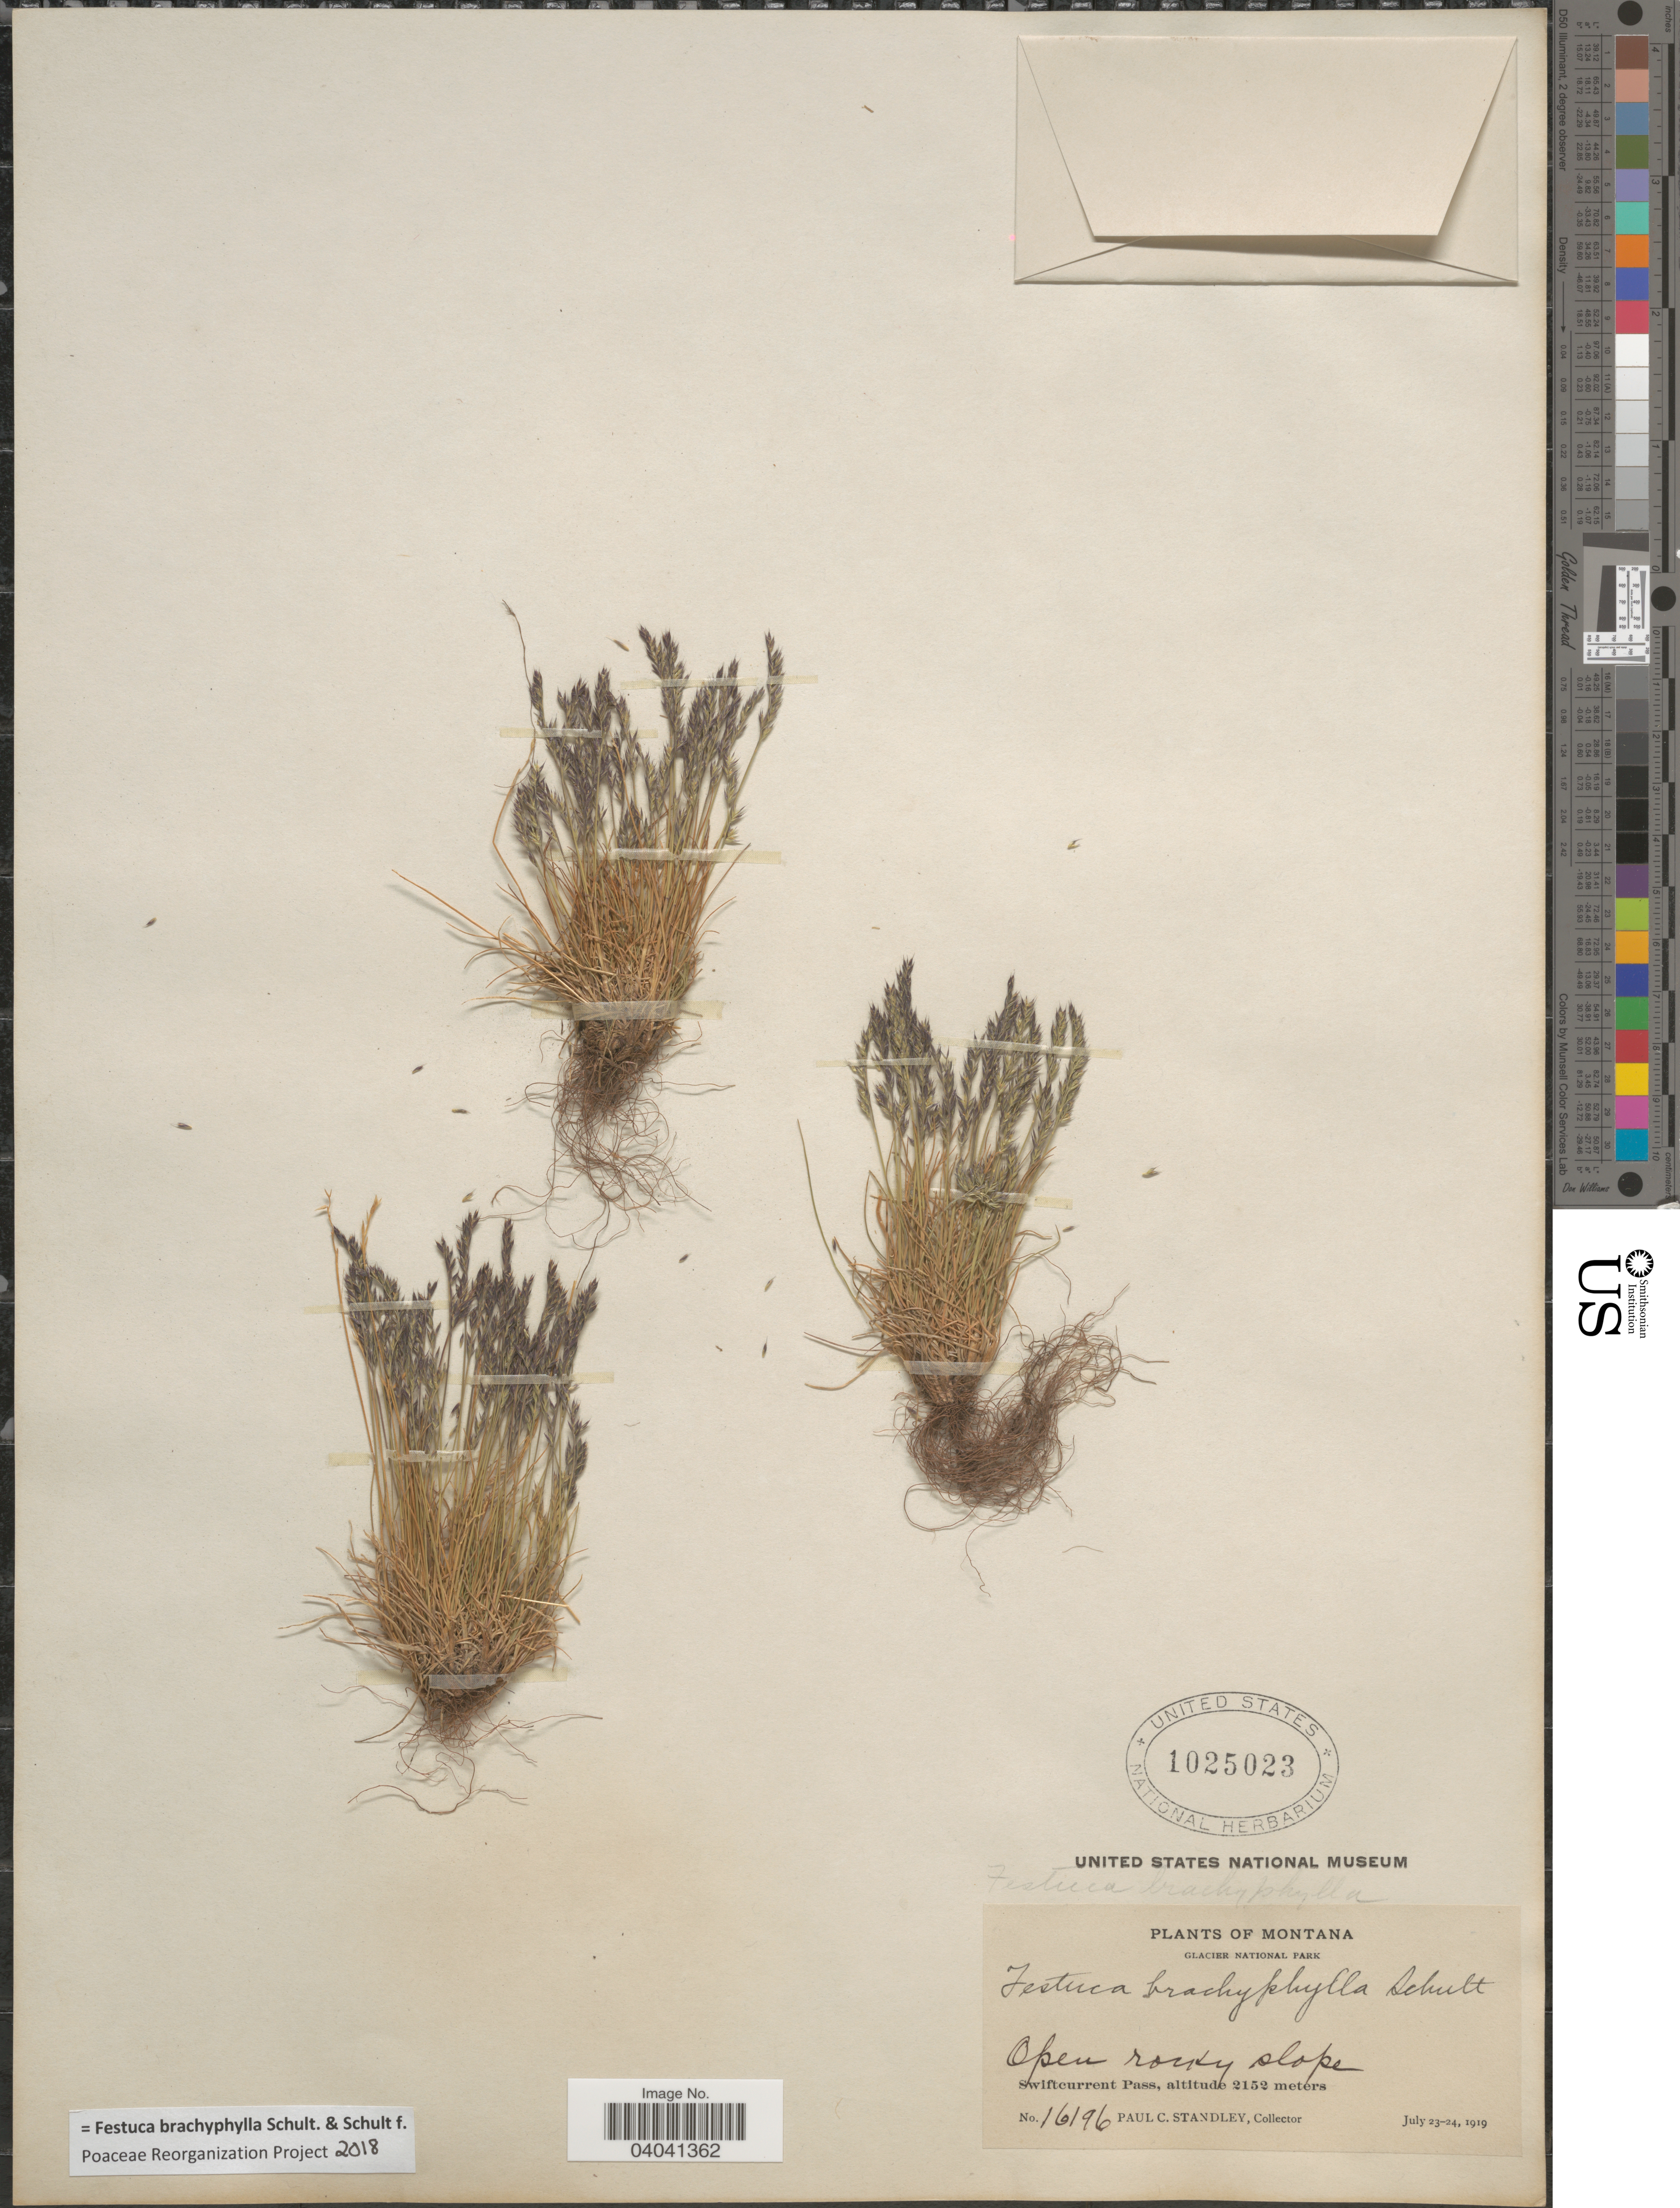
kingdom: Plantae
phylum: Tracheophyta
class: Liliopsida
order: Poales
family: Poaceae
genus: Festuca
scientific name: Festuca brachyphylla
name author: Schult. & Schult. f.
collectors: P. C. Standley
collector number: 16196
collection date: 1919-07-23/1919-07-24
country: United States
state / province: Montana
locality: Glacier National Park. Swiftcurrent Pass.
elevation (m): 2152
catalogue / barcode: US 1025023